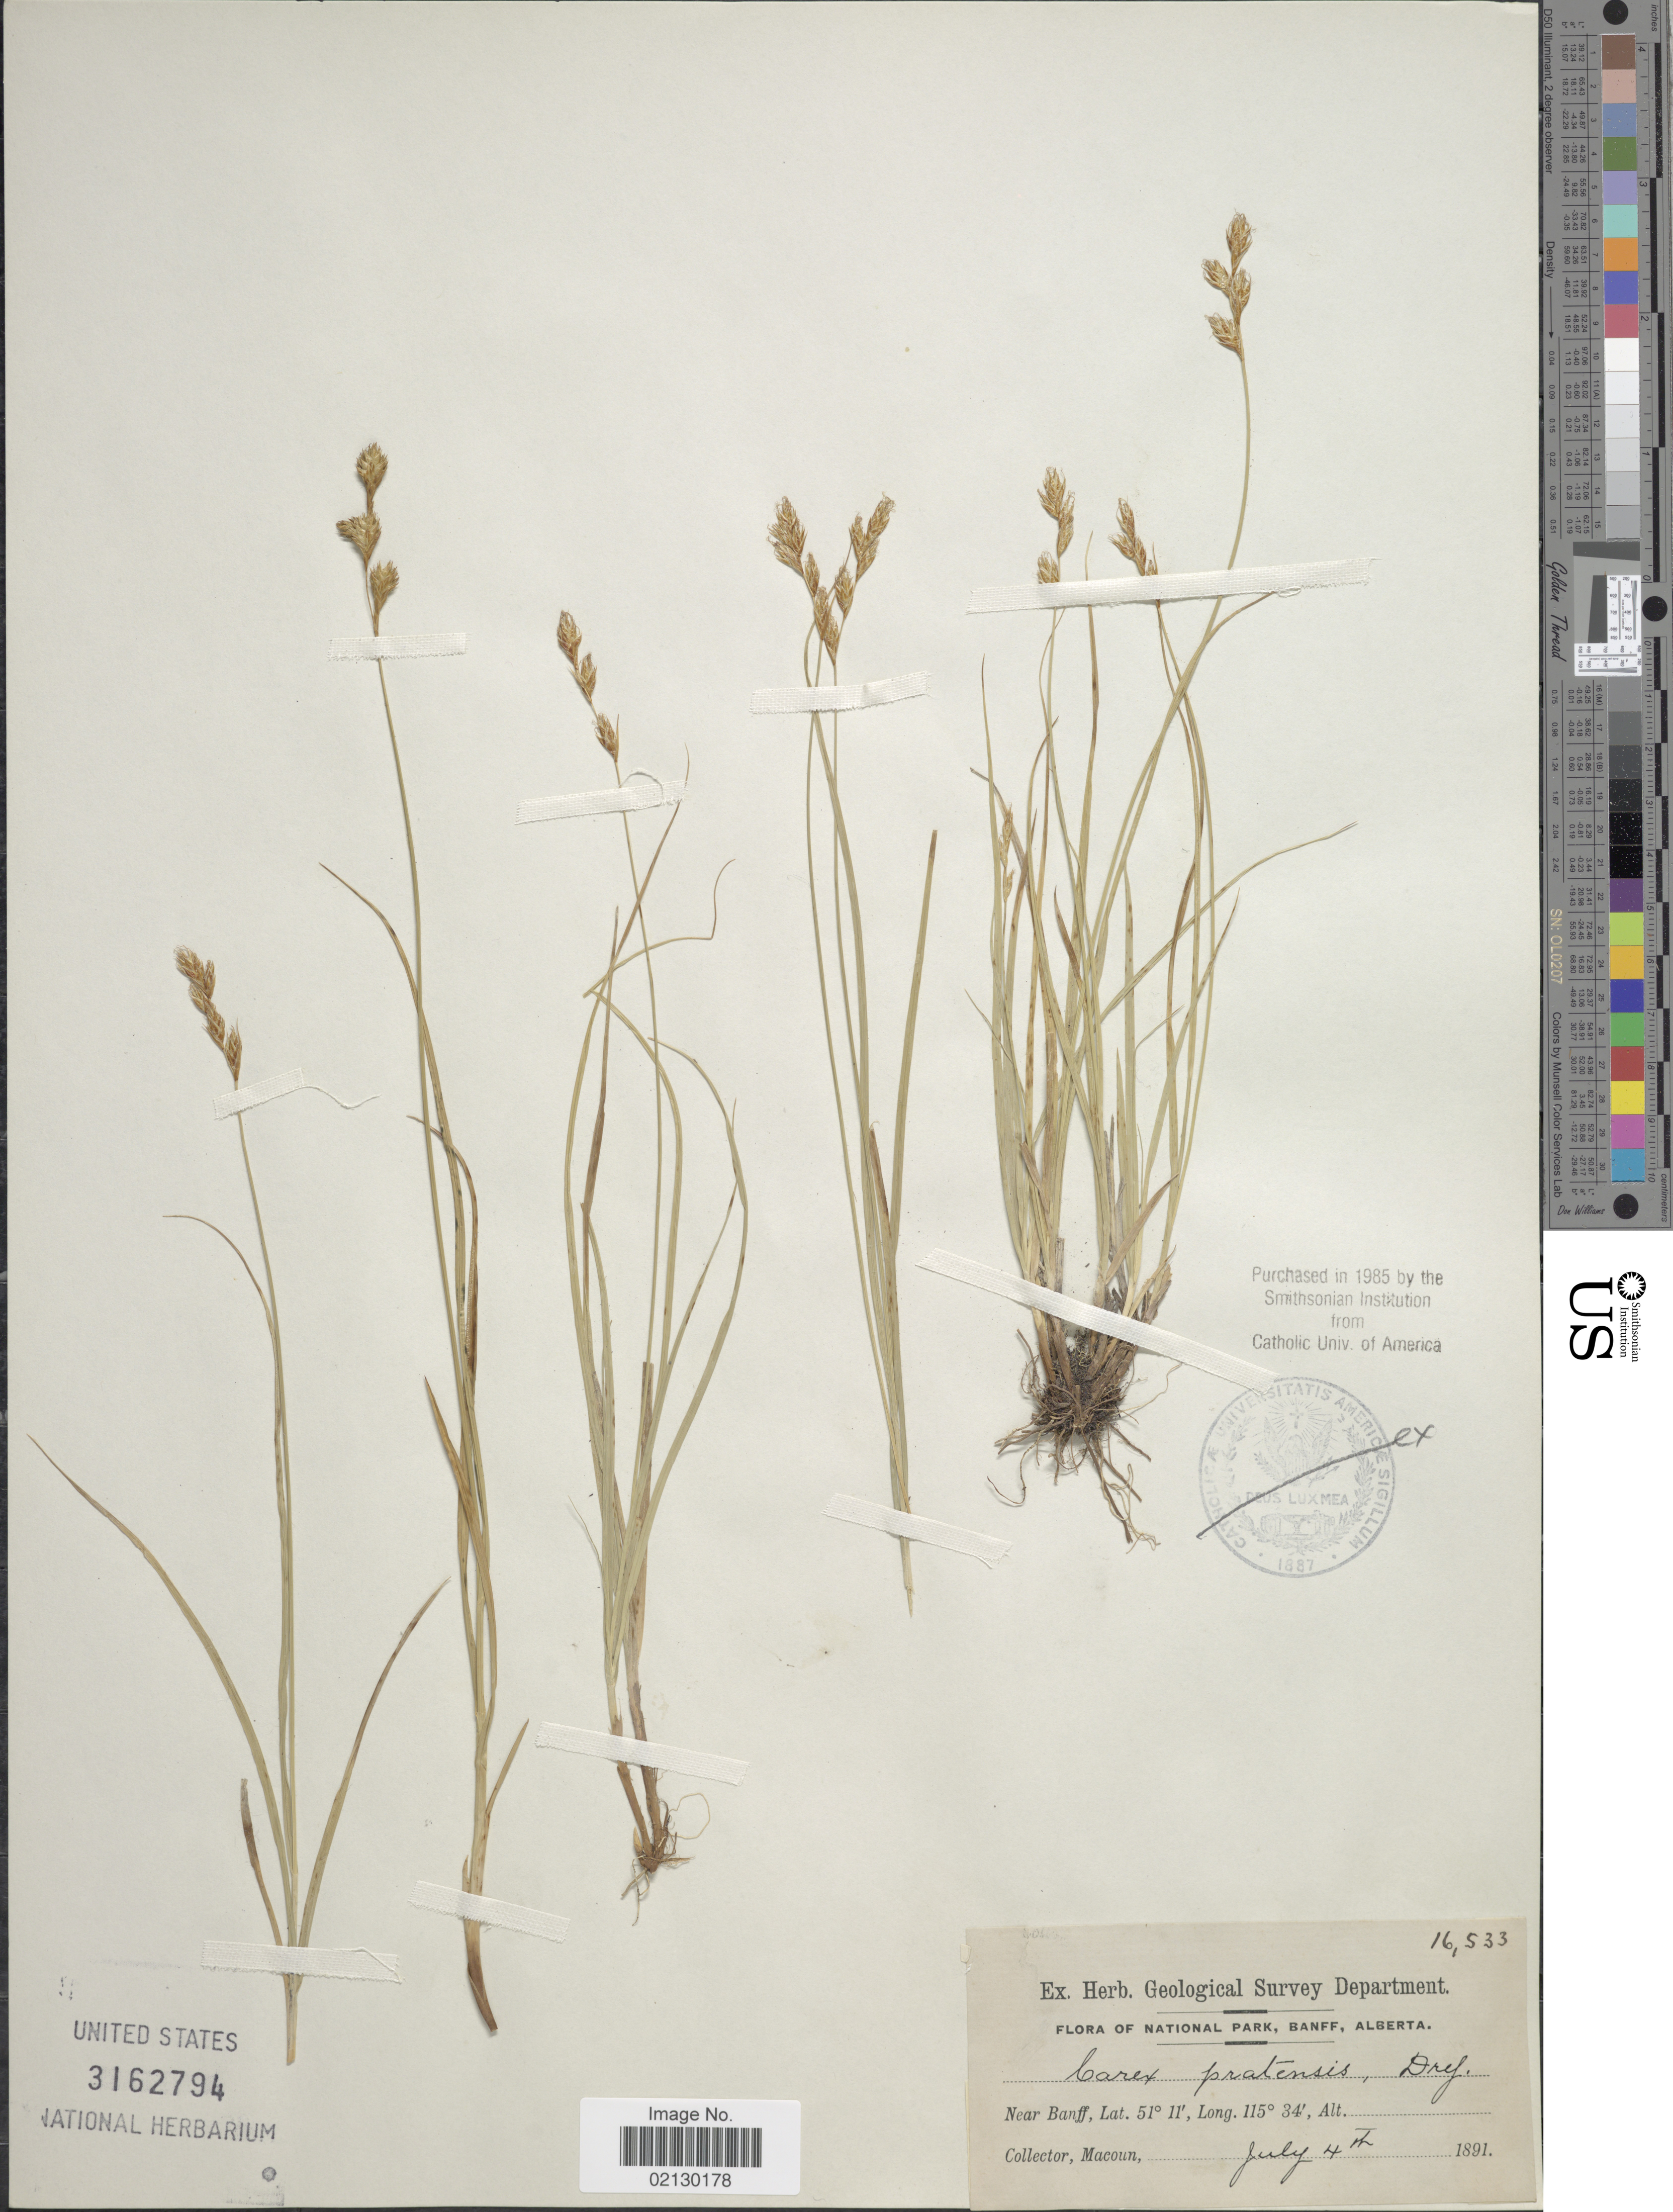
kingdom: Plantae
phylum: Tracheophyta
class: Liliopsida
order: Poales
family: Cyperaceae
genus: Carex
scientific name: Carex praticola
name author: Rydb.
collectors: -- Macoun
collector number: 16533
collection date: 1891-07-04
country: Canada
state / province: Alberta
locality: Near Banff, National Park, Banff.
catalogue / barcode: US 3162794